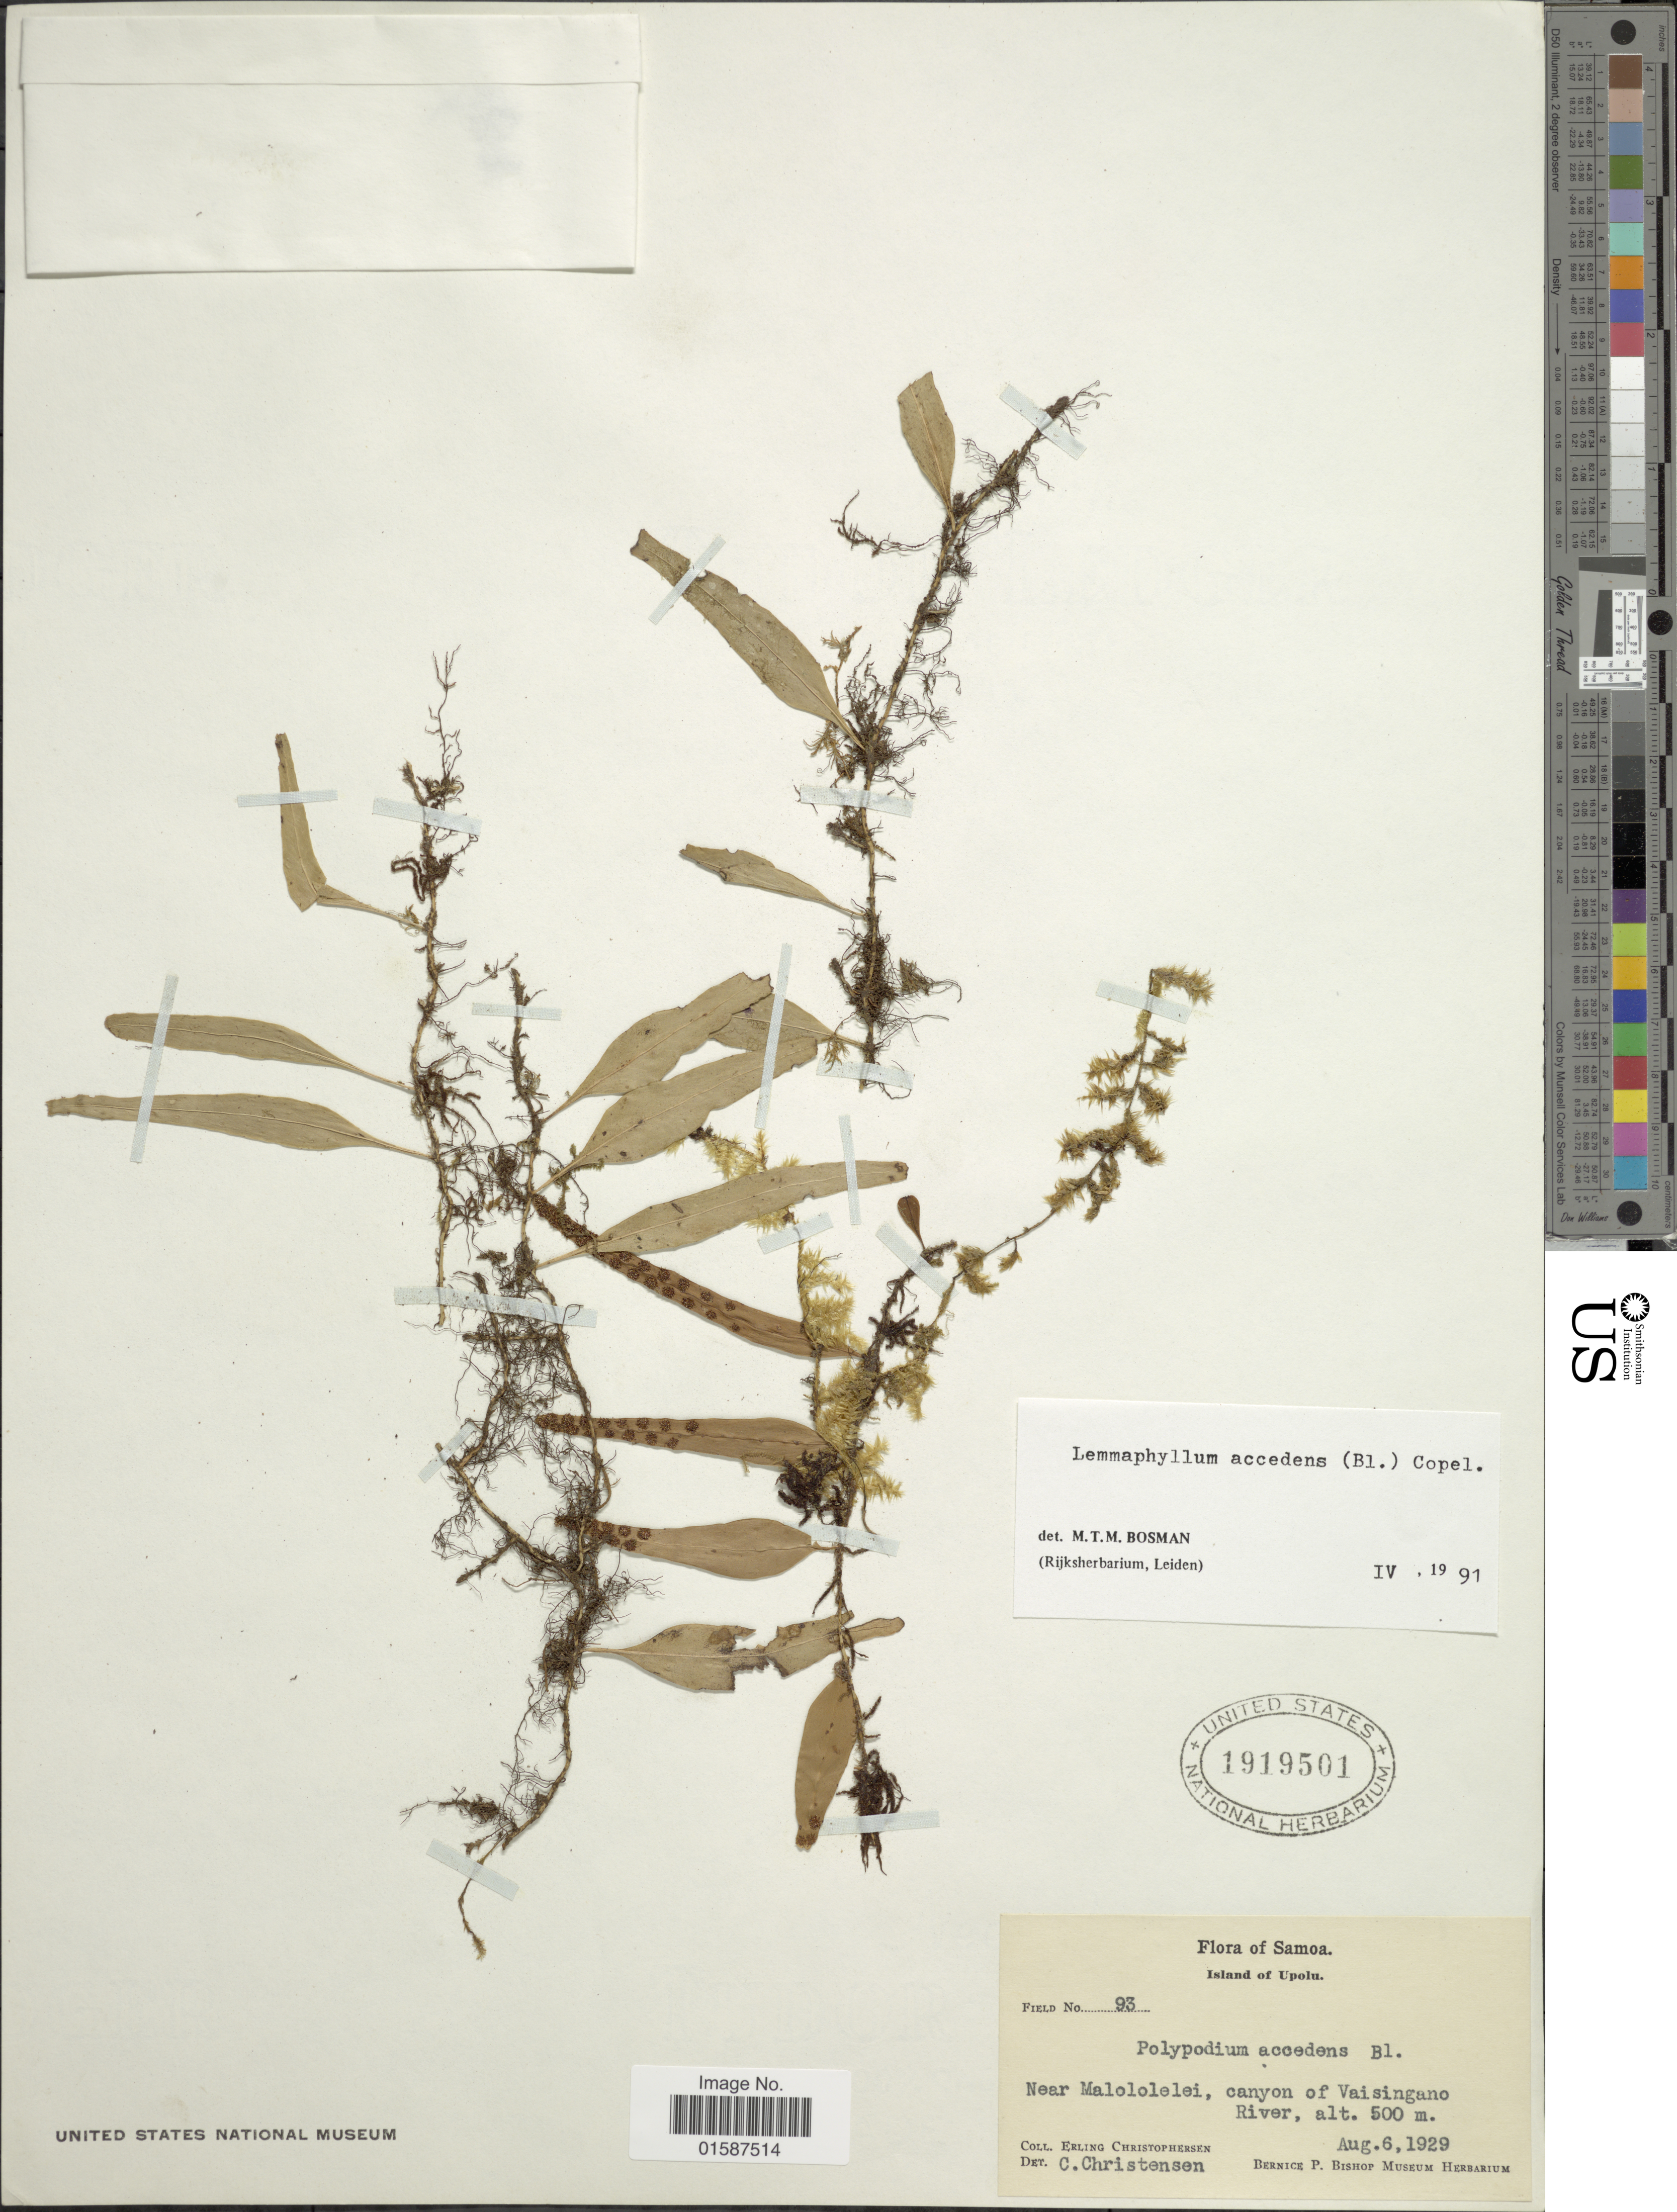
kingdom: Plantae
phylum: Tracheophyta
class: Polypodiopsida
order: Polypodiales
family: Polypodiaceae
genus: Lemmaphyllum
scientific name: Lemmaphyllum accedens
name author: (Blume) Donk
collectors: E. Christophersen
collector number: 93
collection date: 1929-08-06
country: Samoa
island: Upolu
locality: Samoa, Island of Upolu, near Malololelei, canyon of Vaisingano River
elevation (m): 500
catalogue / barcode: US 1919501